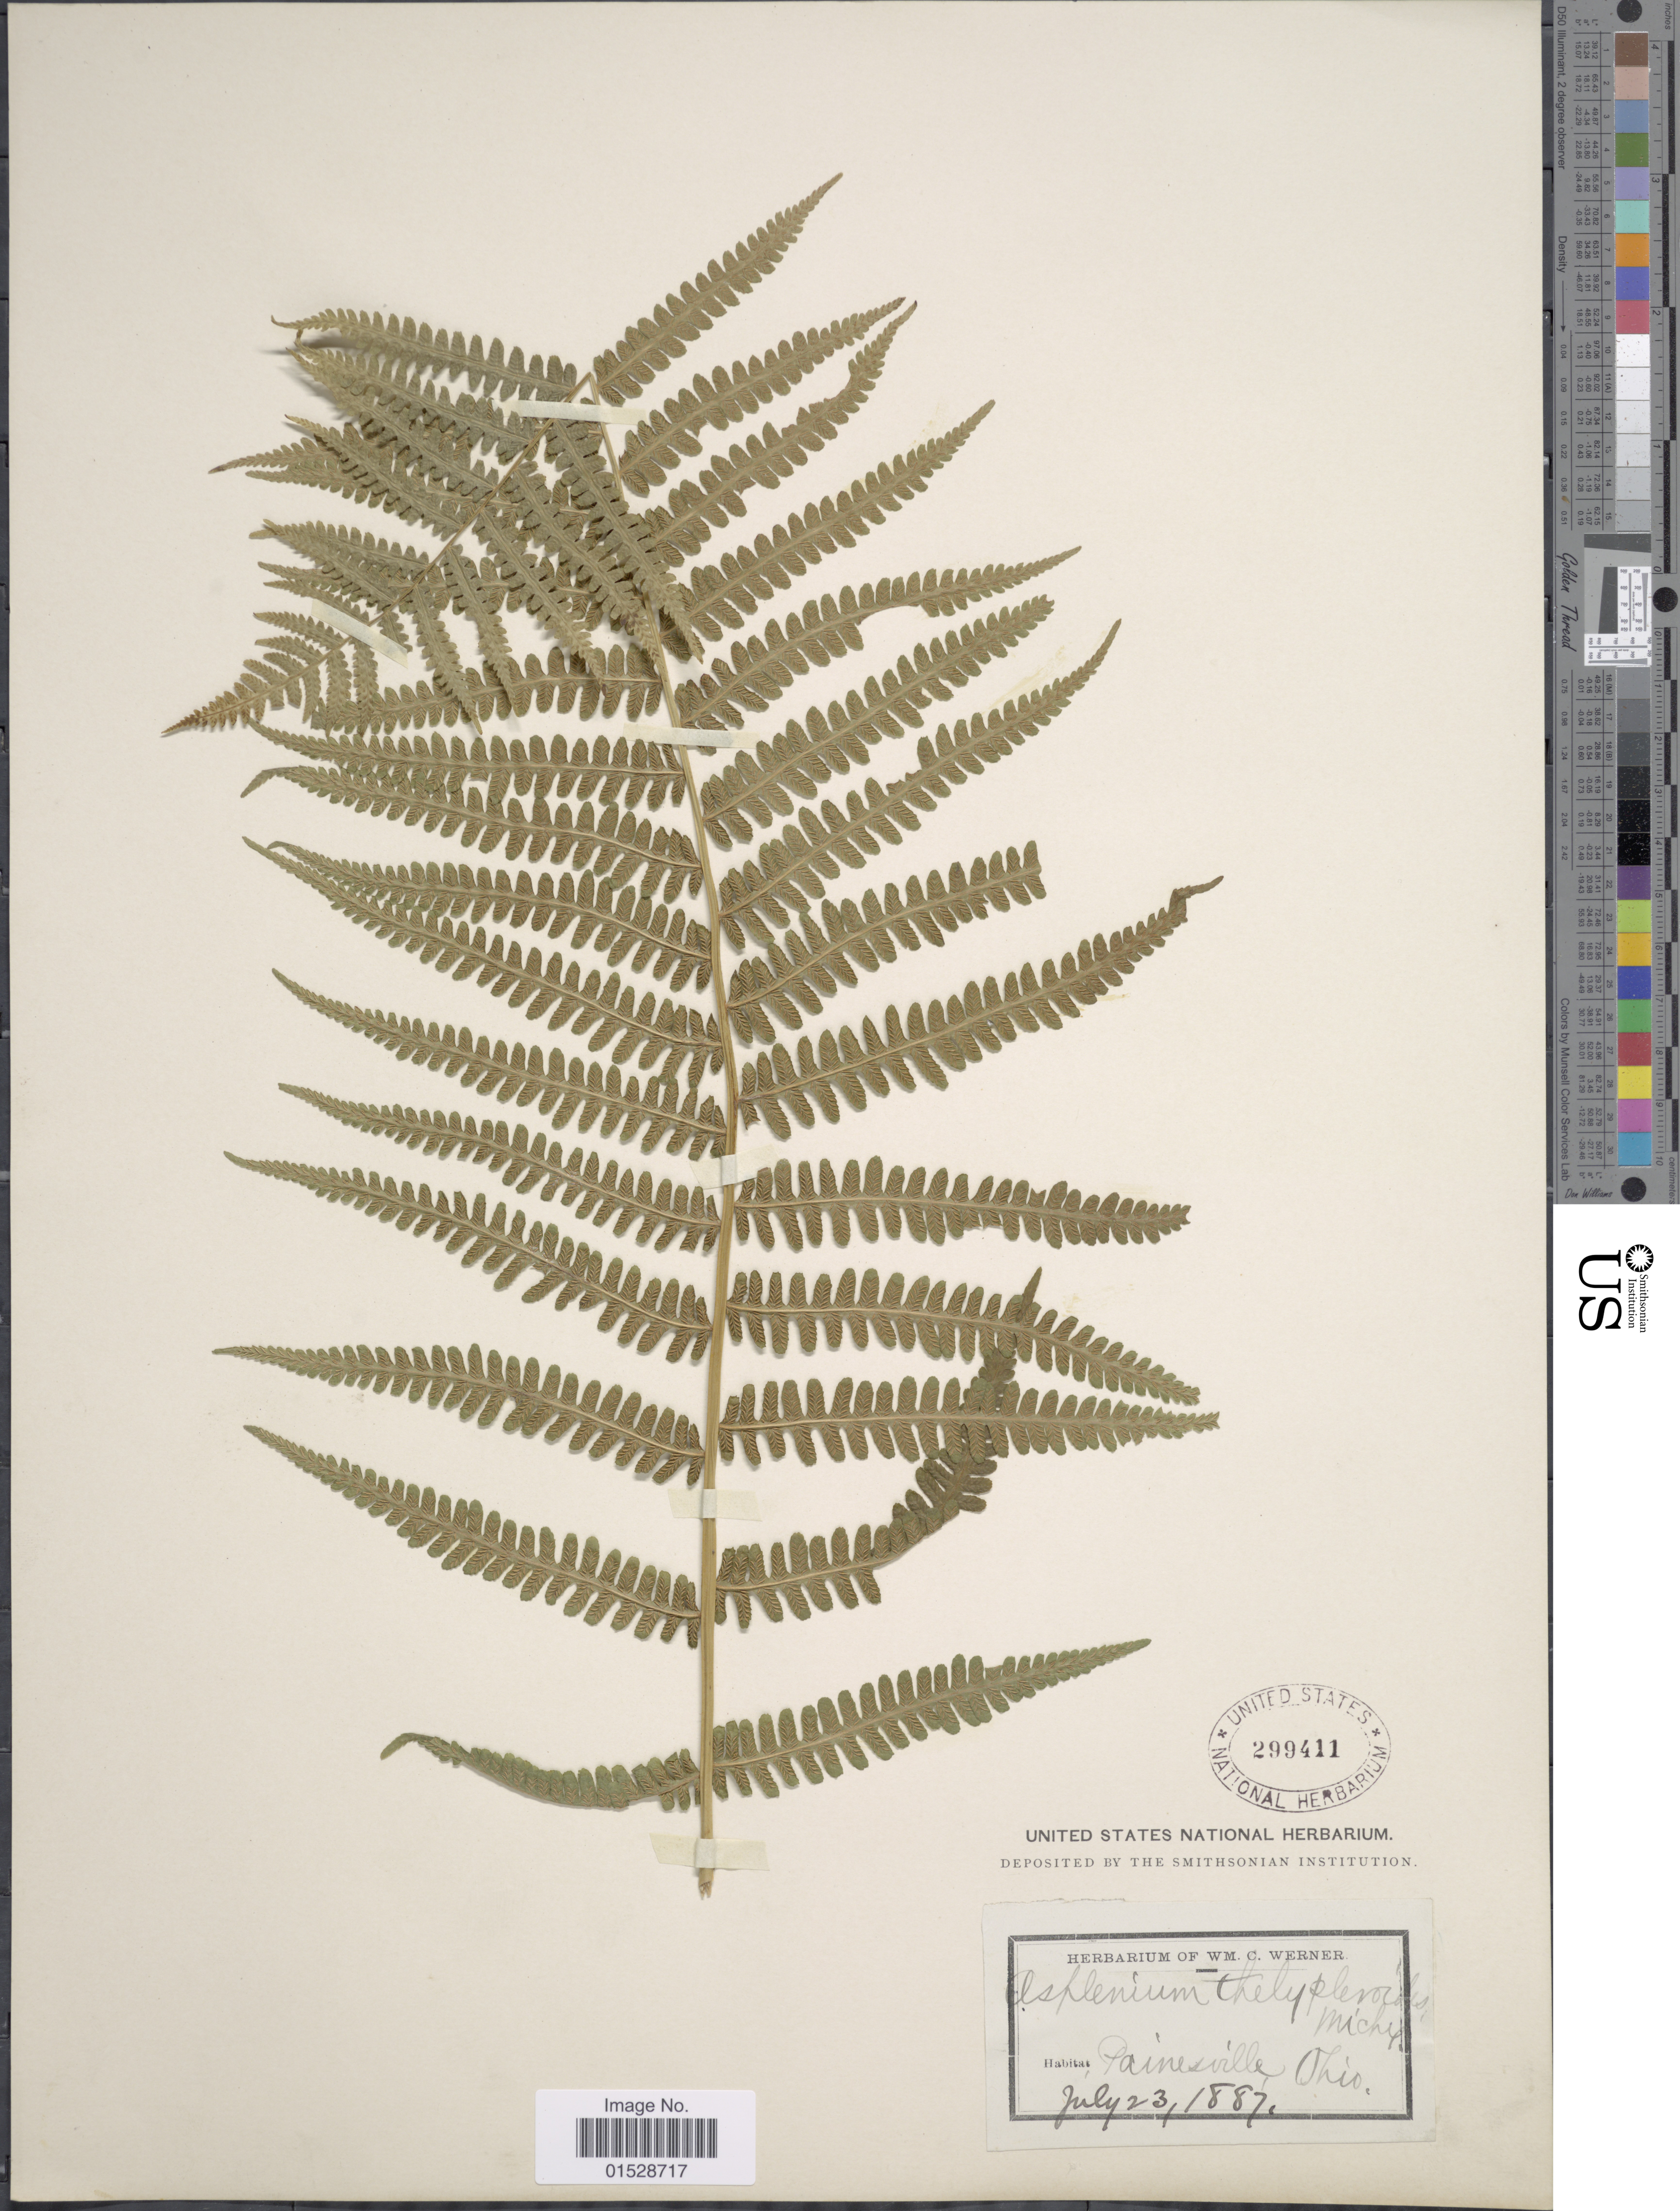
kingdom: Plantae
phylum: Tracheophyta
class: Polypodiopsida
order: Polypodiales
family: Athyriaceae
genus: Deparia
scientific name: Deparia acrostichoides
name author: (Sw.) M. Kato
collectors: ex herb. Wm. C. Werner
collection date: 1887-07-23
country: United States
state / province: Ohio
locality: Painesville, Ohio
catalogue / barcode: US 299411